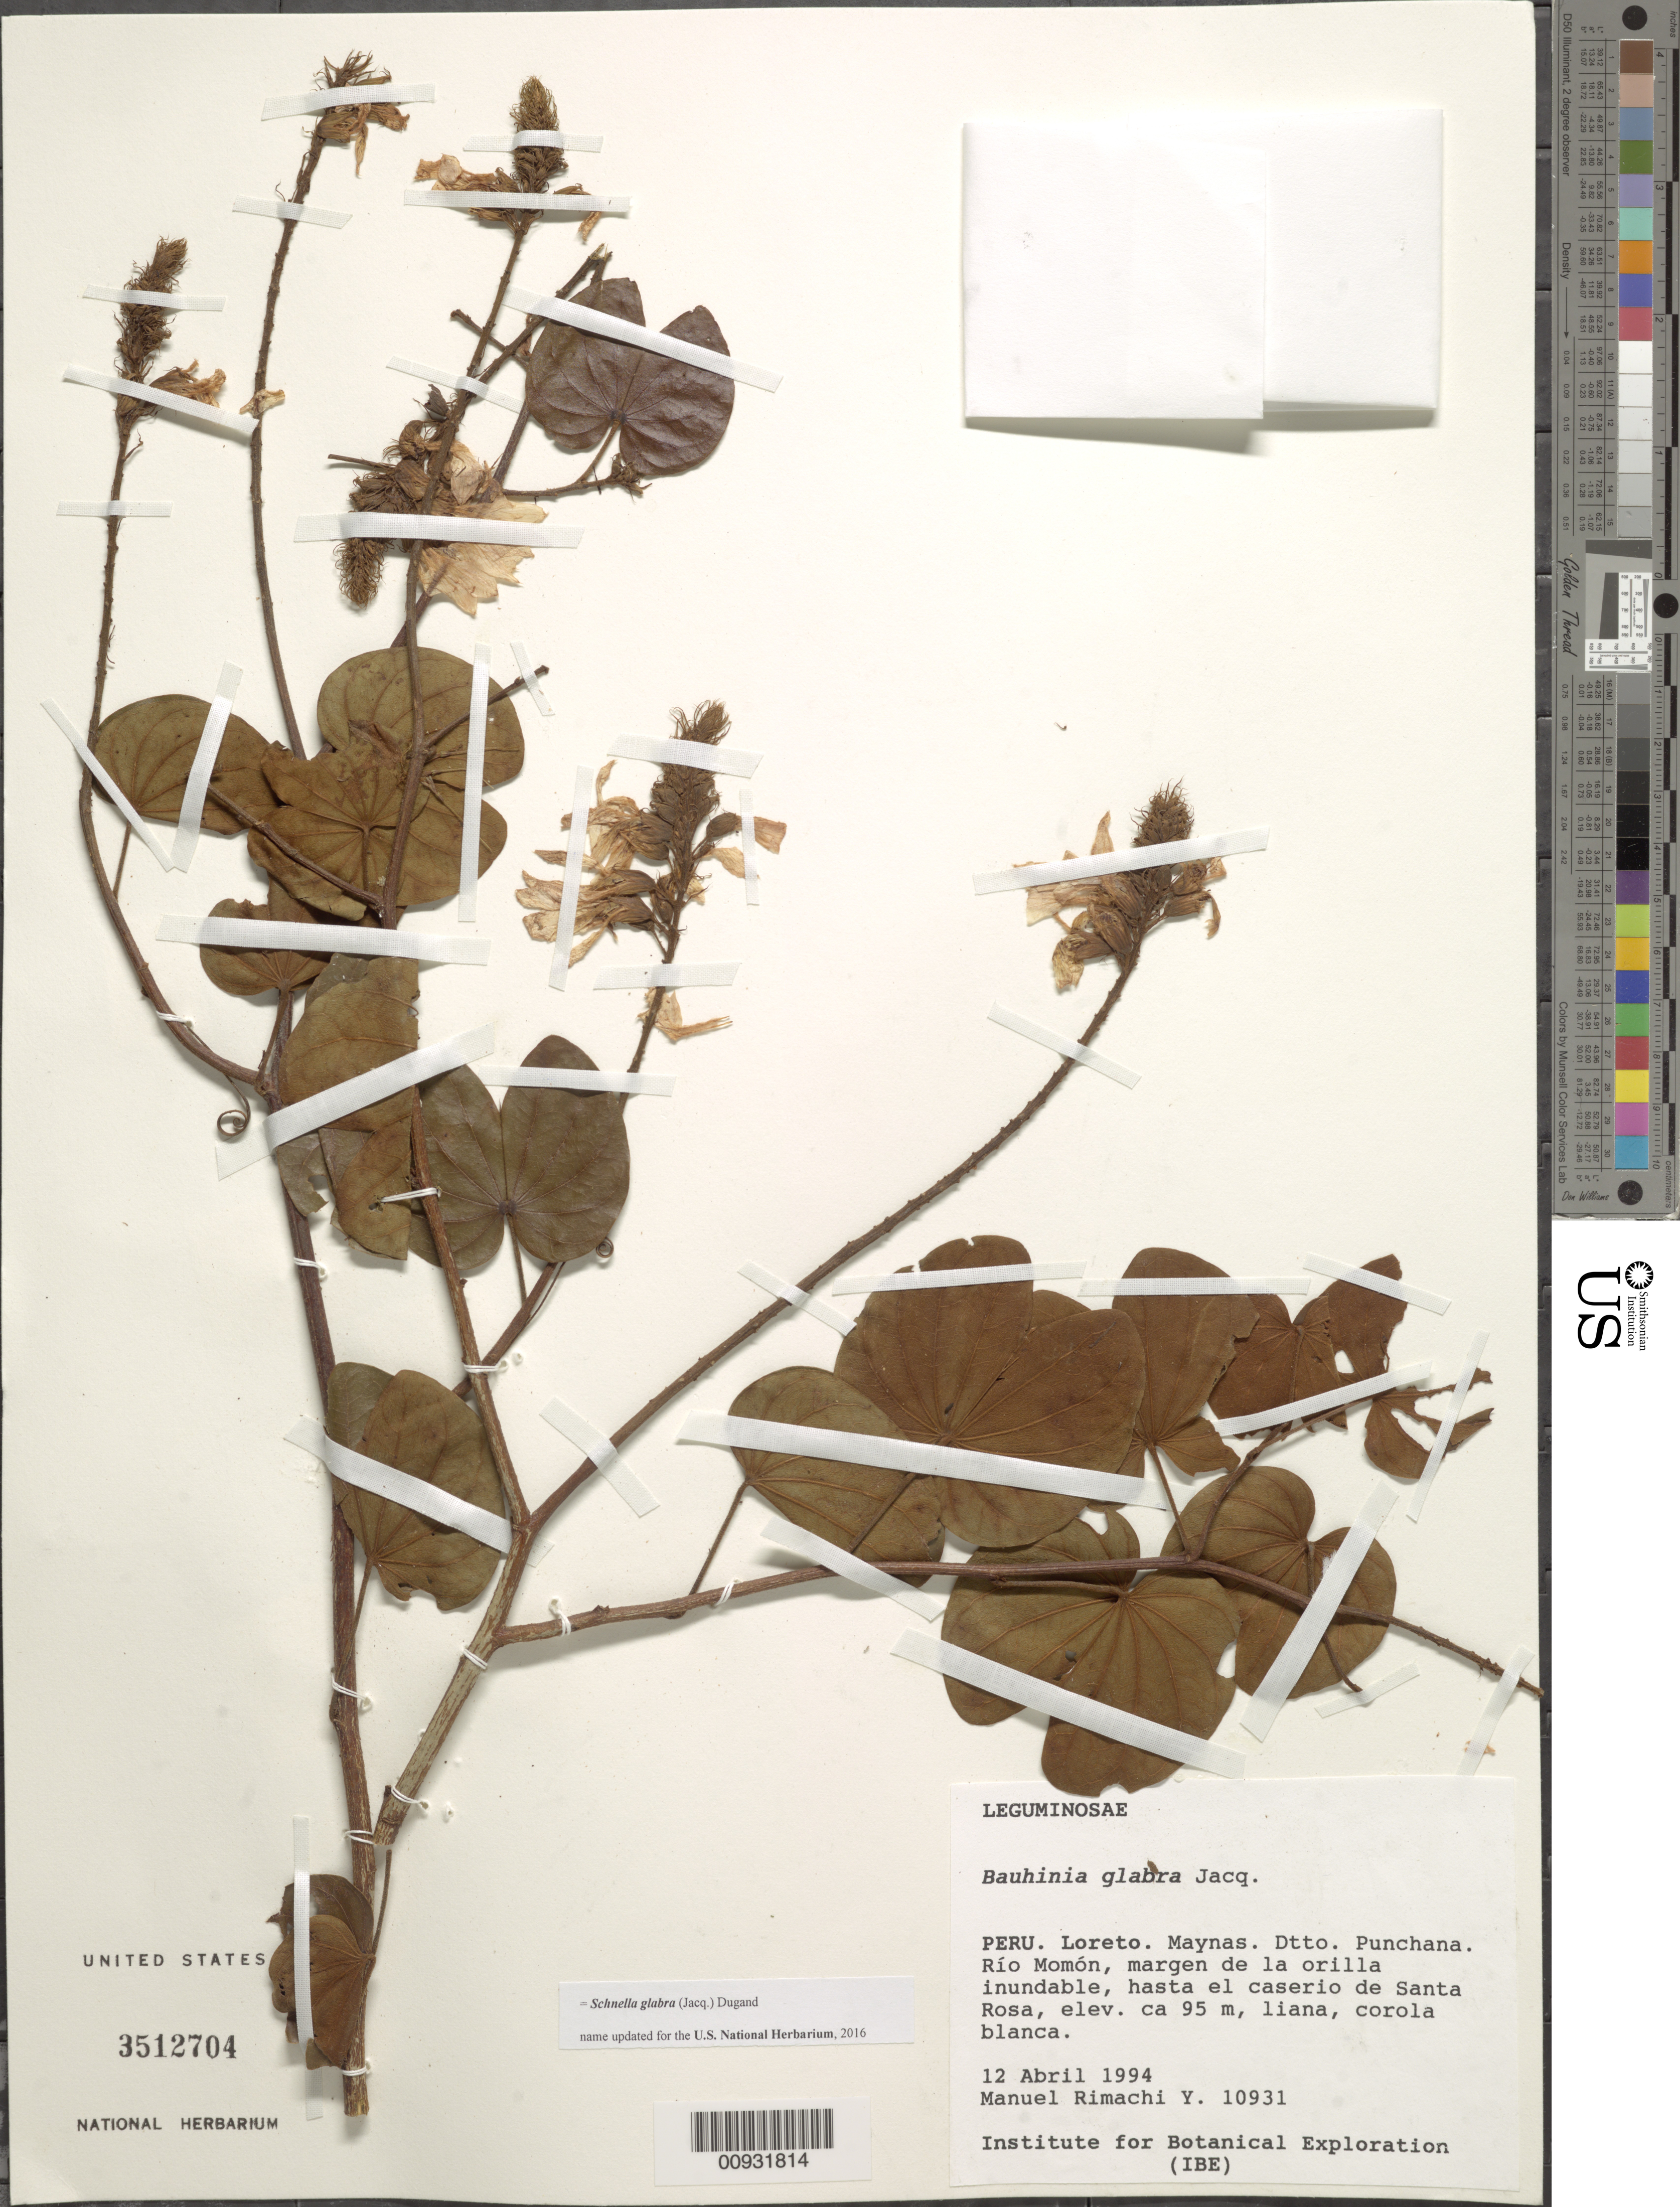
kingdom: Plantae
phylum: Tracheophyta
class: Magnoliopsida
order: Fabales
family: Fabaceae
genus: Schnella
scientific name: Schnella glabra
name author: (Jacq.) Dugand G.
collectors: M. Rimachi Y.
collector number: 10931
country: Peru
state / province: Loreto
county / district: Maynas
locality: Punchana, Rio Momon, hasta el caserio de Santa Rosa.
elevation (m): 95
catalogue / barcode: US 3512704